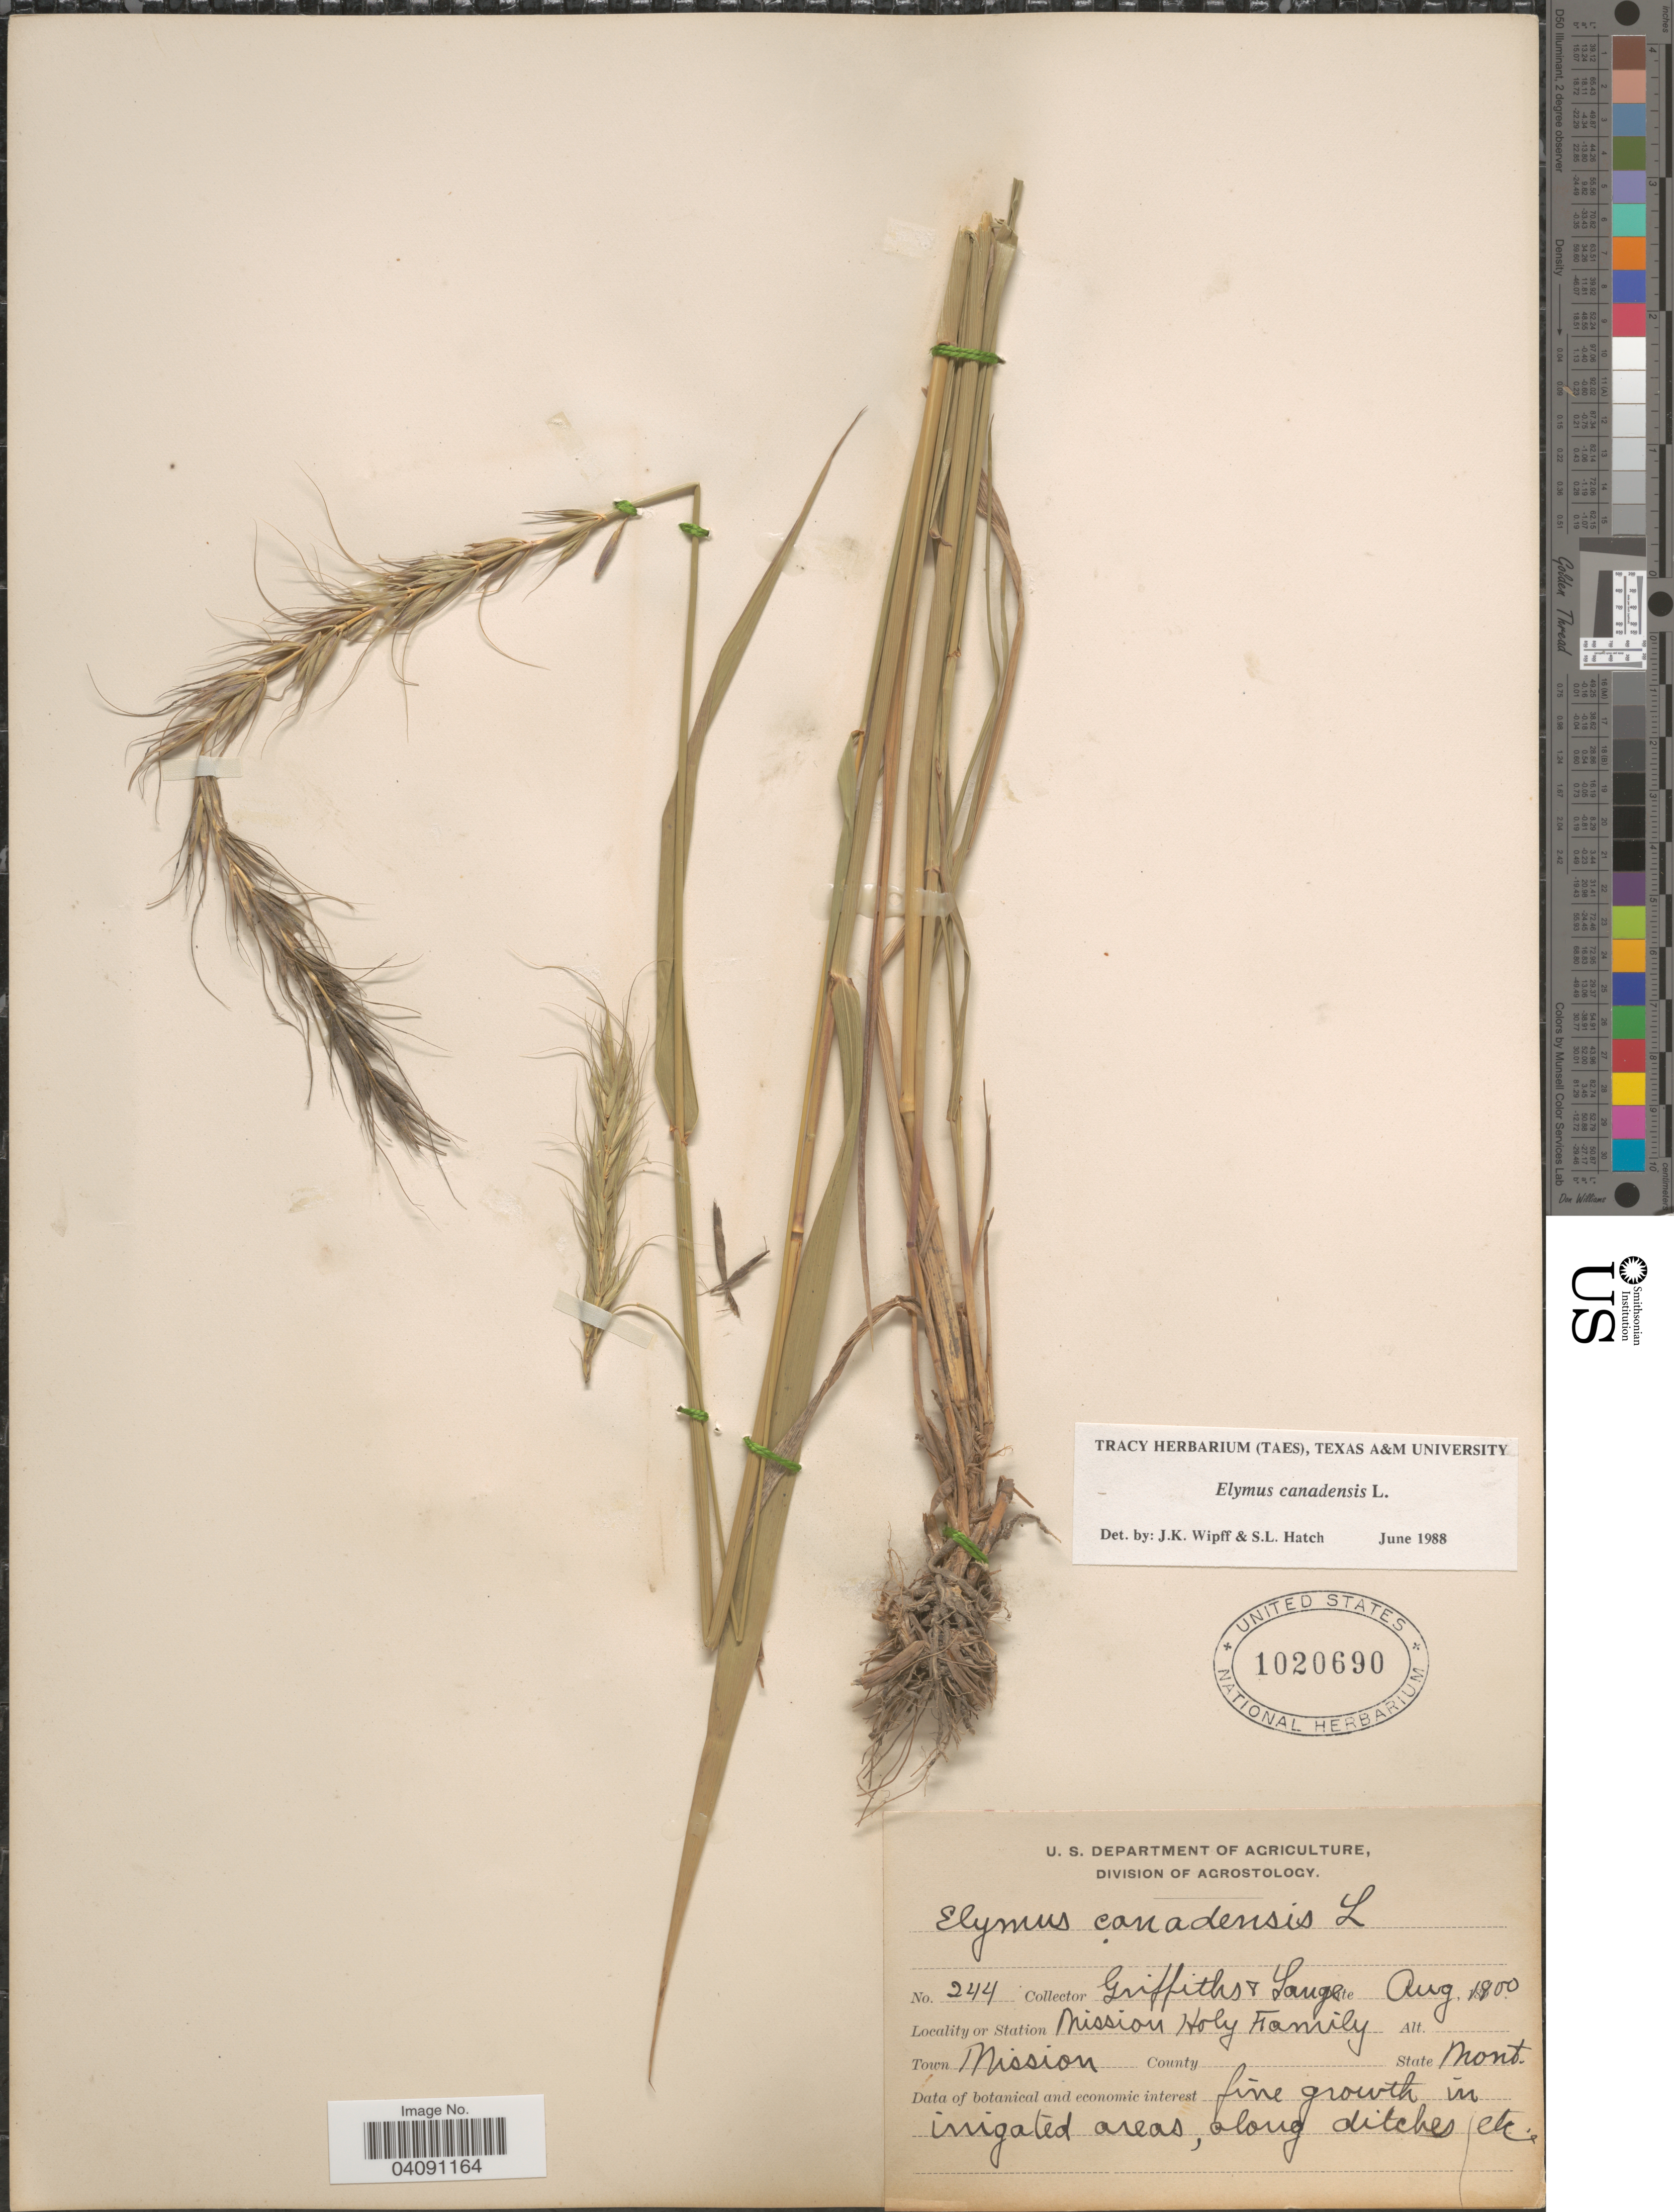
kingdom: Plantae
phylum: Tracheophyta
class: Liliopsida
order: Poales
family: Poaceae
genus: Elymus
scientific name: Elymus canadensis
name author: L.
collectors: -- Griffiths & -- Lange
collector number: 244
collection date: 1900-08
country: United States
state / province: Montana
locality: Station Mission Holy Family. Town Mission.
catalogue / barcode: US 1020690